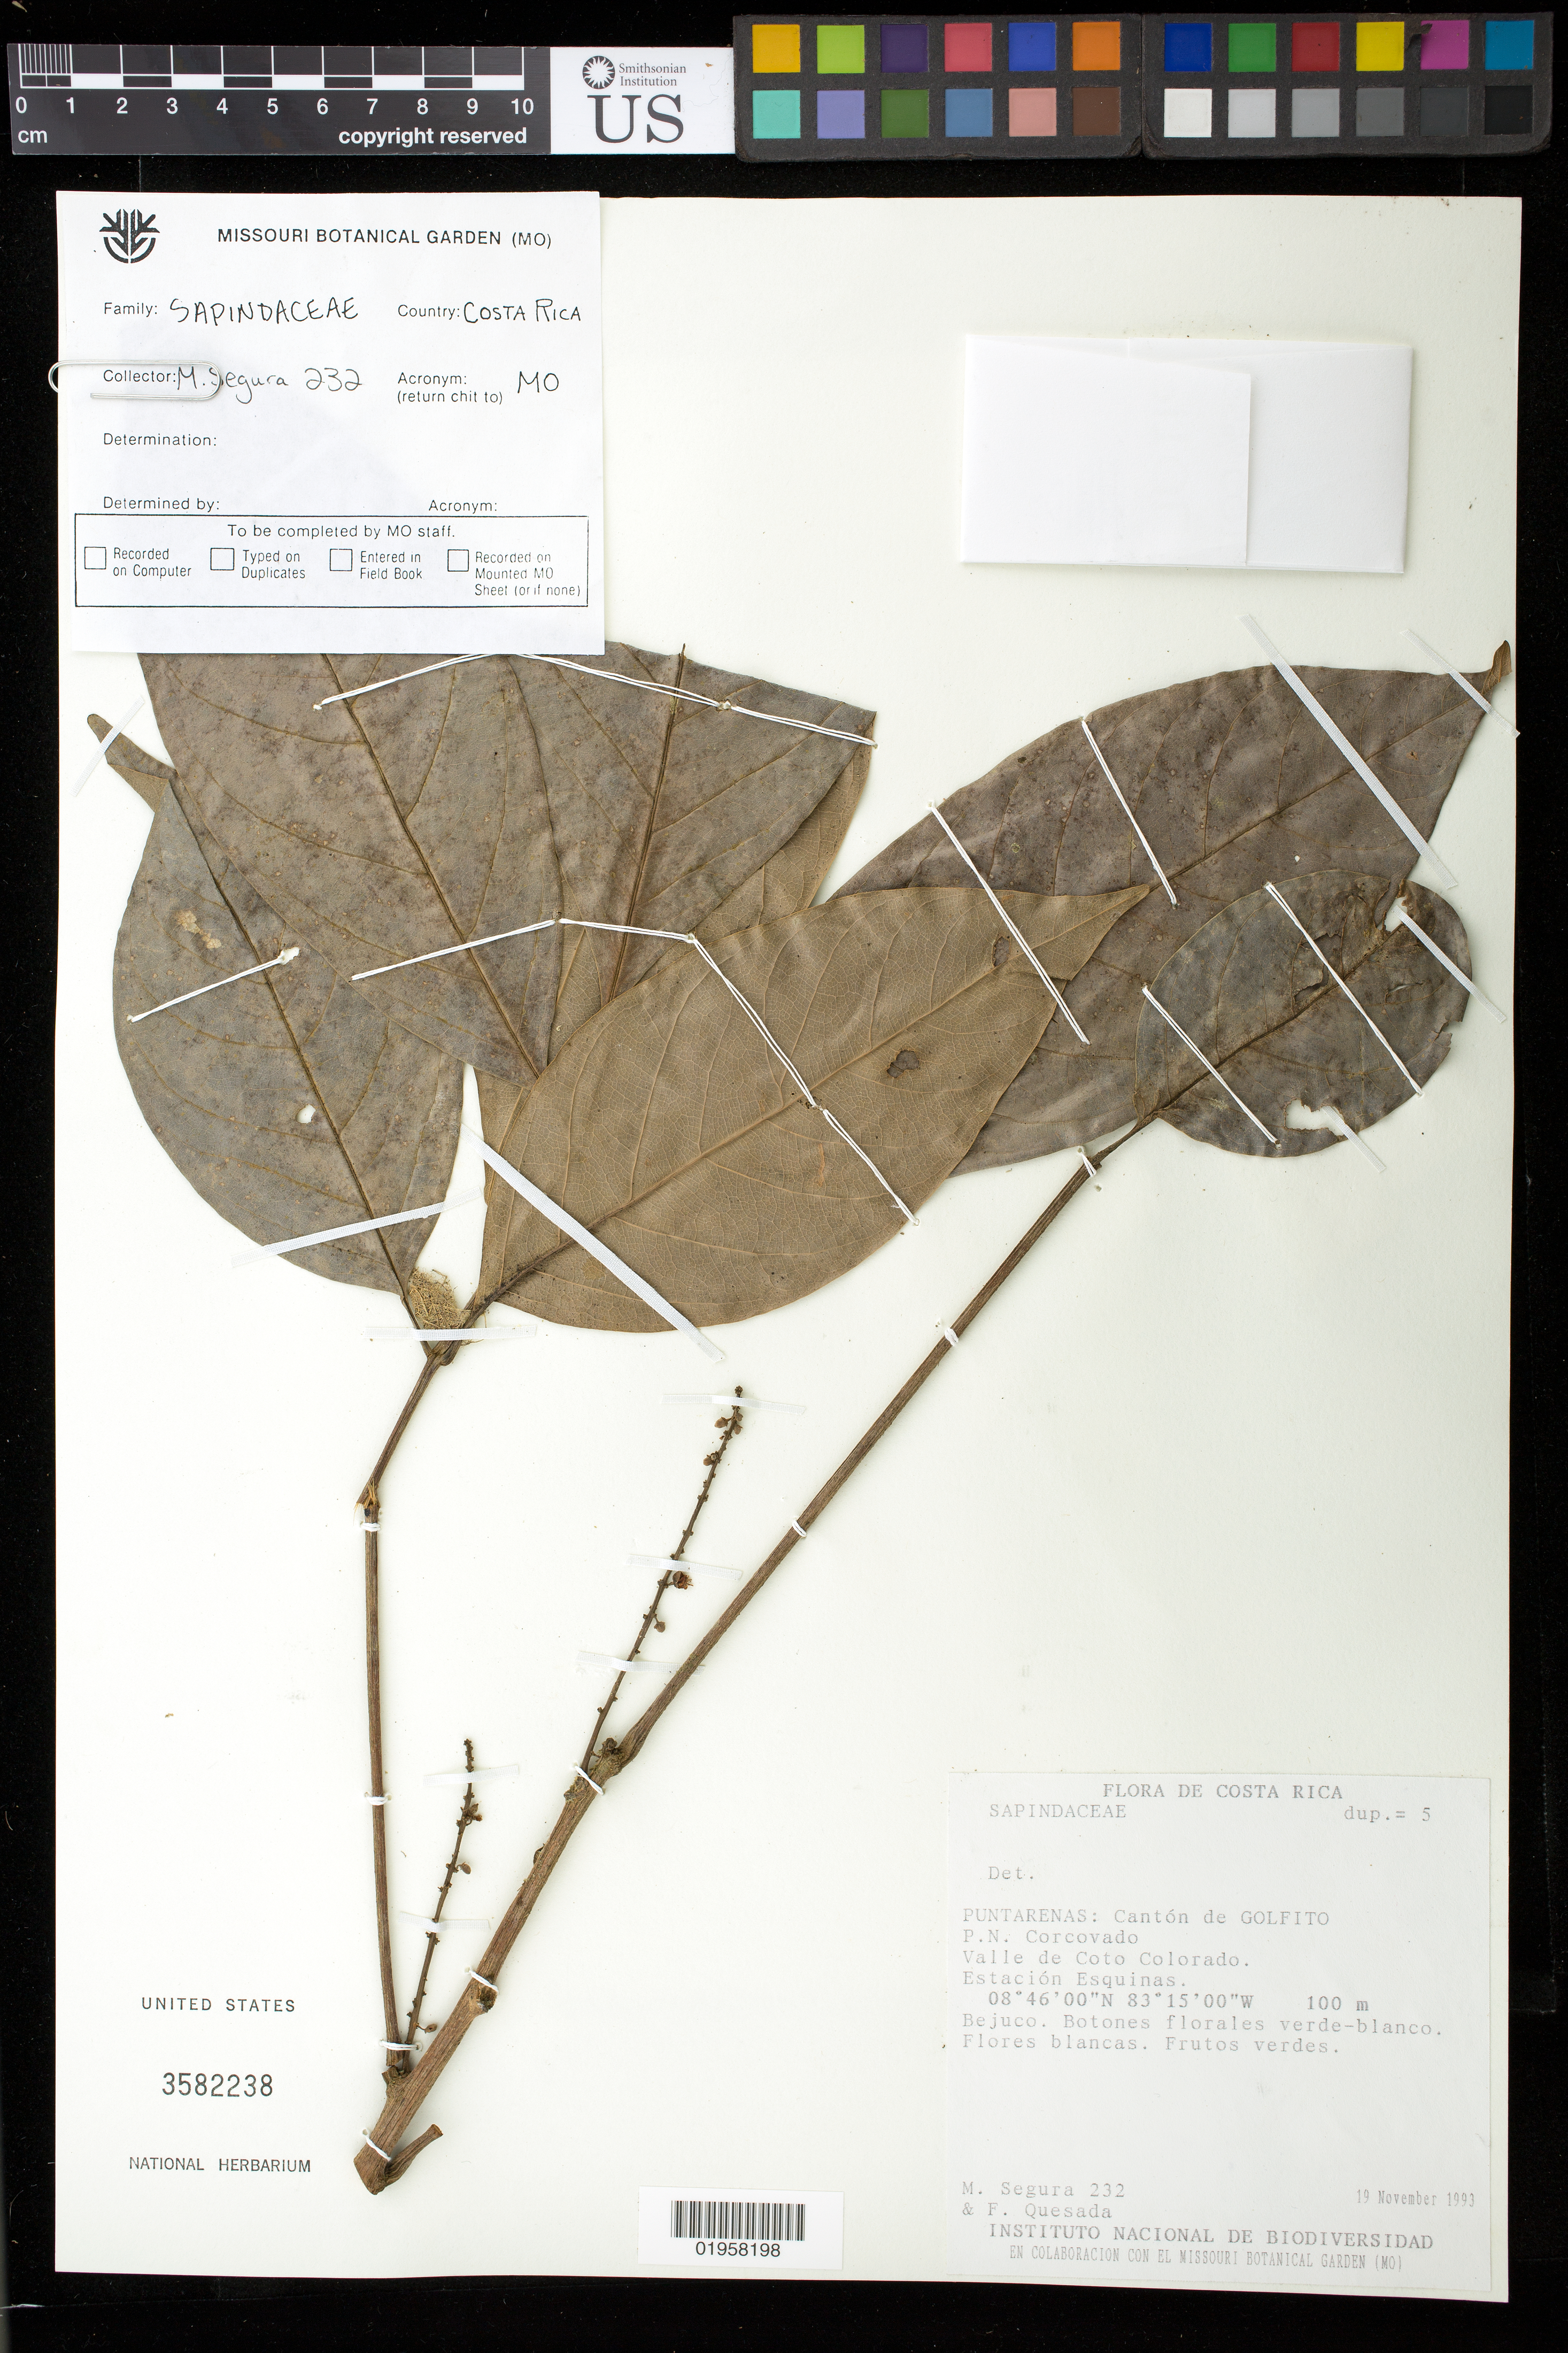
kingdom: Plantae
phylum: Tracheophyta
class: Magnoliopsida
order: Sapindales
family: Sapindaceae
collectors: M. Segura & F. Quesada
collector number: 232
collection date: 1993-11-19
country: Costa Rica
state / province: Puntarenas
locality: Cantón de Golfito. P.N. Corcovado. Valle de Coto Colorado. Estación Esquinas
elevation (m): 100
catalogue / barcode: US 3582238